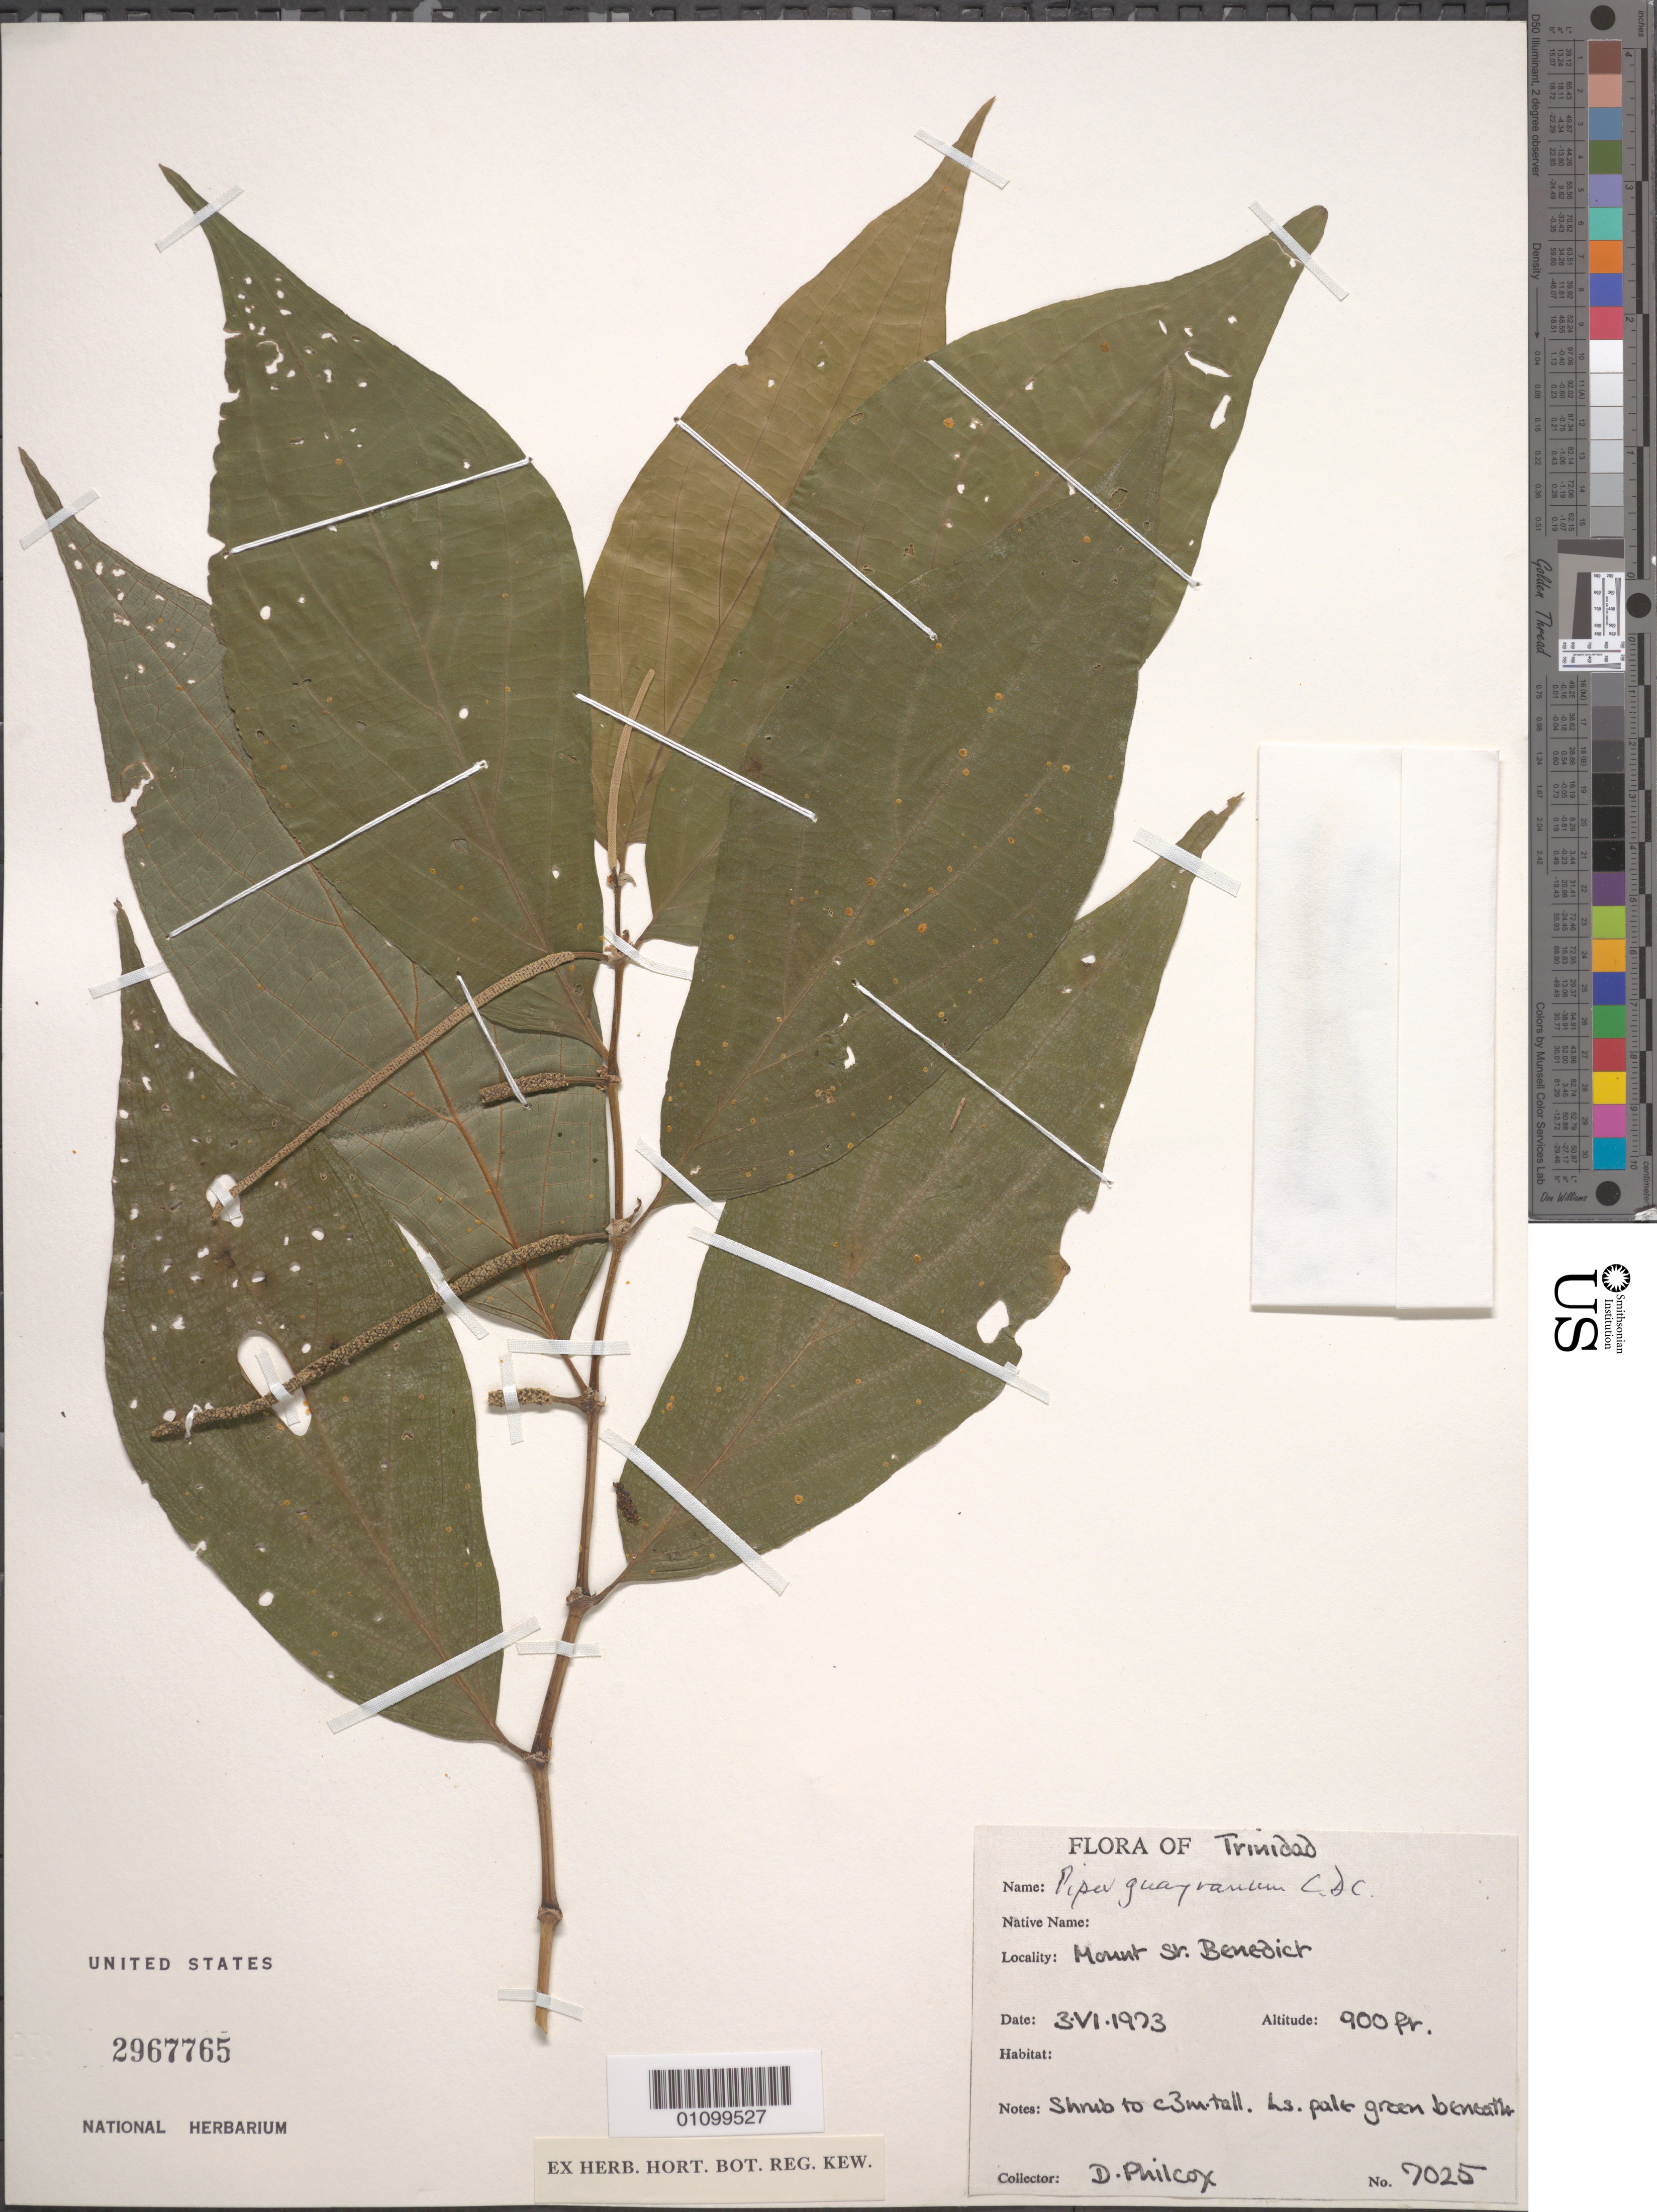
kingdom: Plantae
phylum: Tracheophyta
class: Magnoliopsida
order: Piperales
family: Piperaceae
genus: Piper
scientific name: Piper guayranum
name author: C. DC.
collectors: D. Philcox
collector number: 7025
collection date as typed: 03 Jun 1973 or 07 Mar 1973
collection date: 1973-03-07 or 1973-06-03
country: Trinidad and Tobago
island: Trinidad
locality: Mount St. Benedict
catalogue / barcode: US 2967765